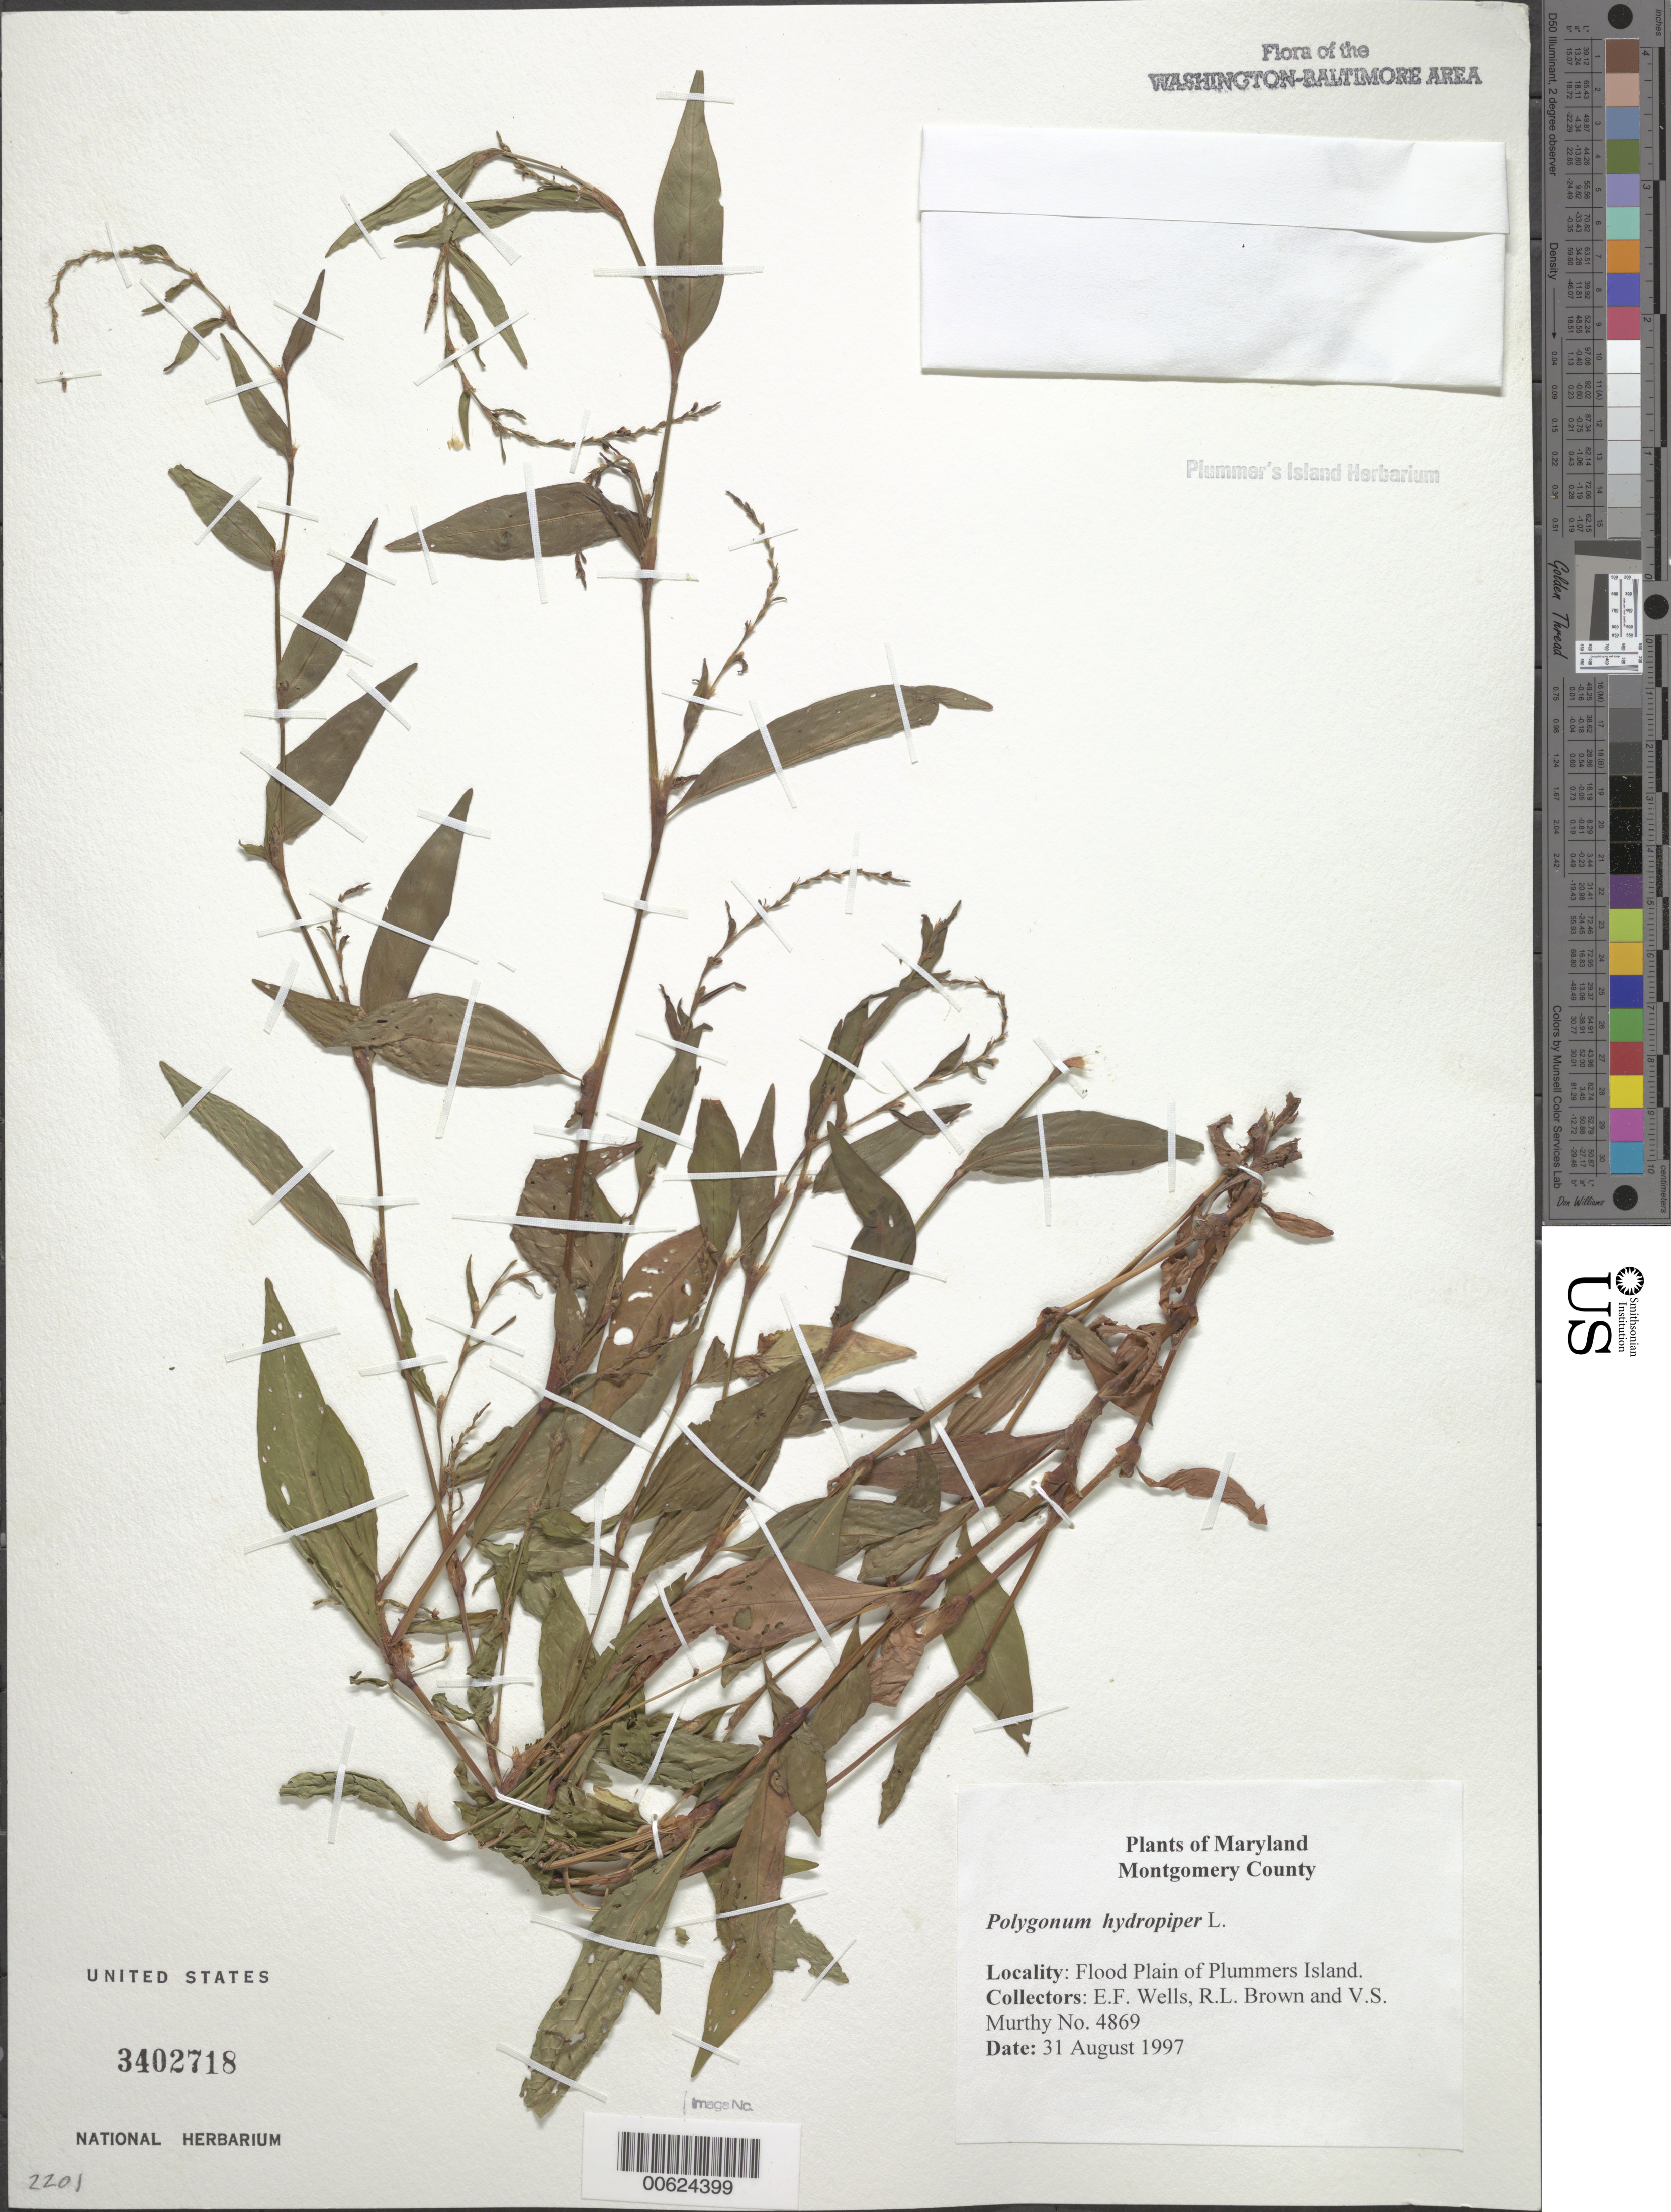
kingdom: Plantae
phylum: Tracheophyta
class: Magnoliopsida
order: Caryophyllales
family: Polygonaceae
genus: Persicaria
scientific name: Persicaria hydropiper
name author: (L.) Delarbre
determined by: Atha, D. E.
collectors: E. F. Wells, R. L. Brown & V. S. Murthy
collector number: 4869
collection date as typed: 31 Aug 1997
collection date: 1997-08-31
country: United States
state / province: Maryland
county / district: Montgomery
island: Plummers Island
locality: Flood plain of Plummers Island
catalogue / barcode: US 3402718